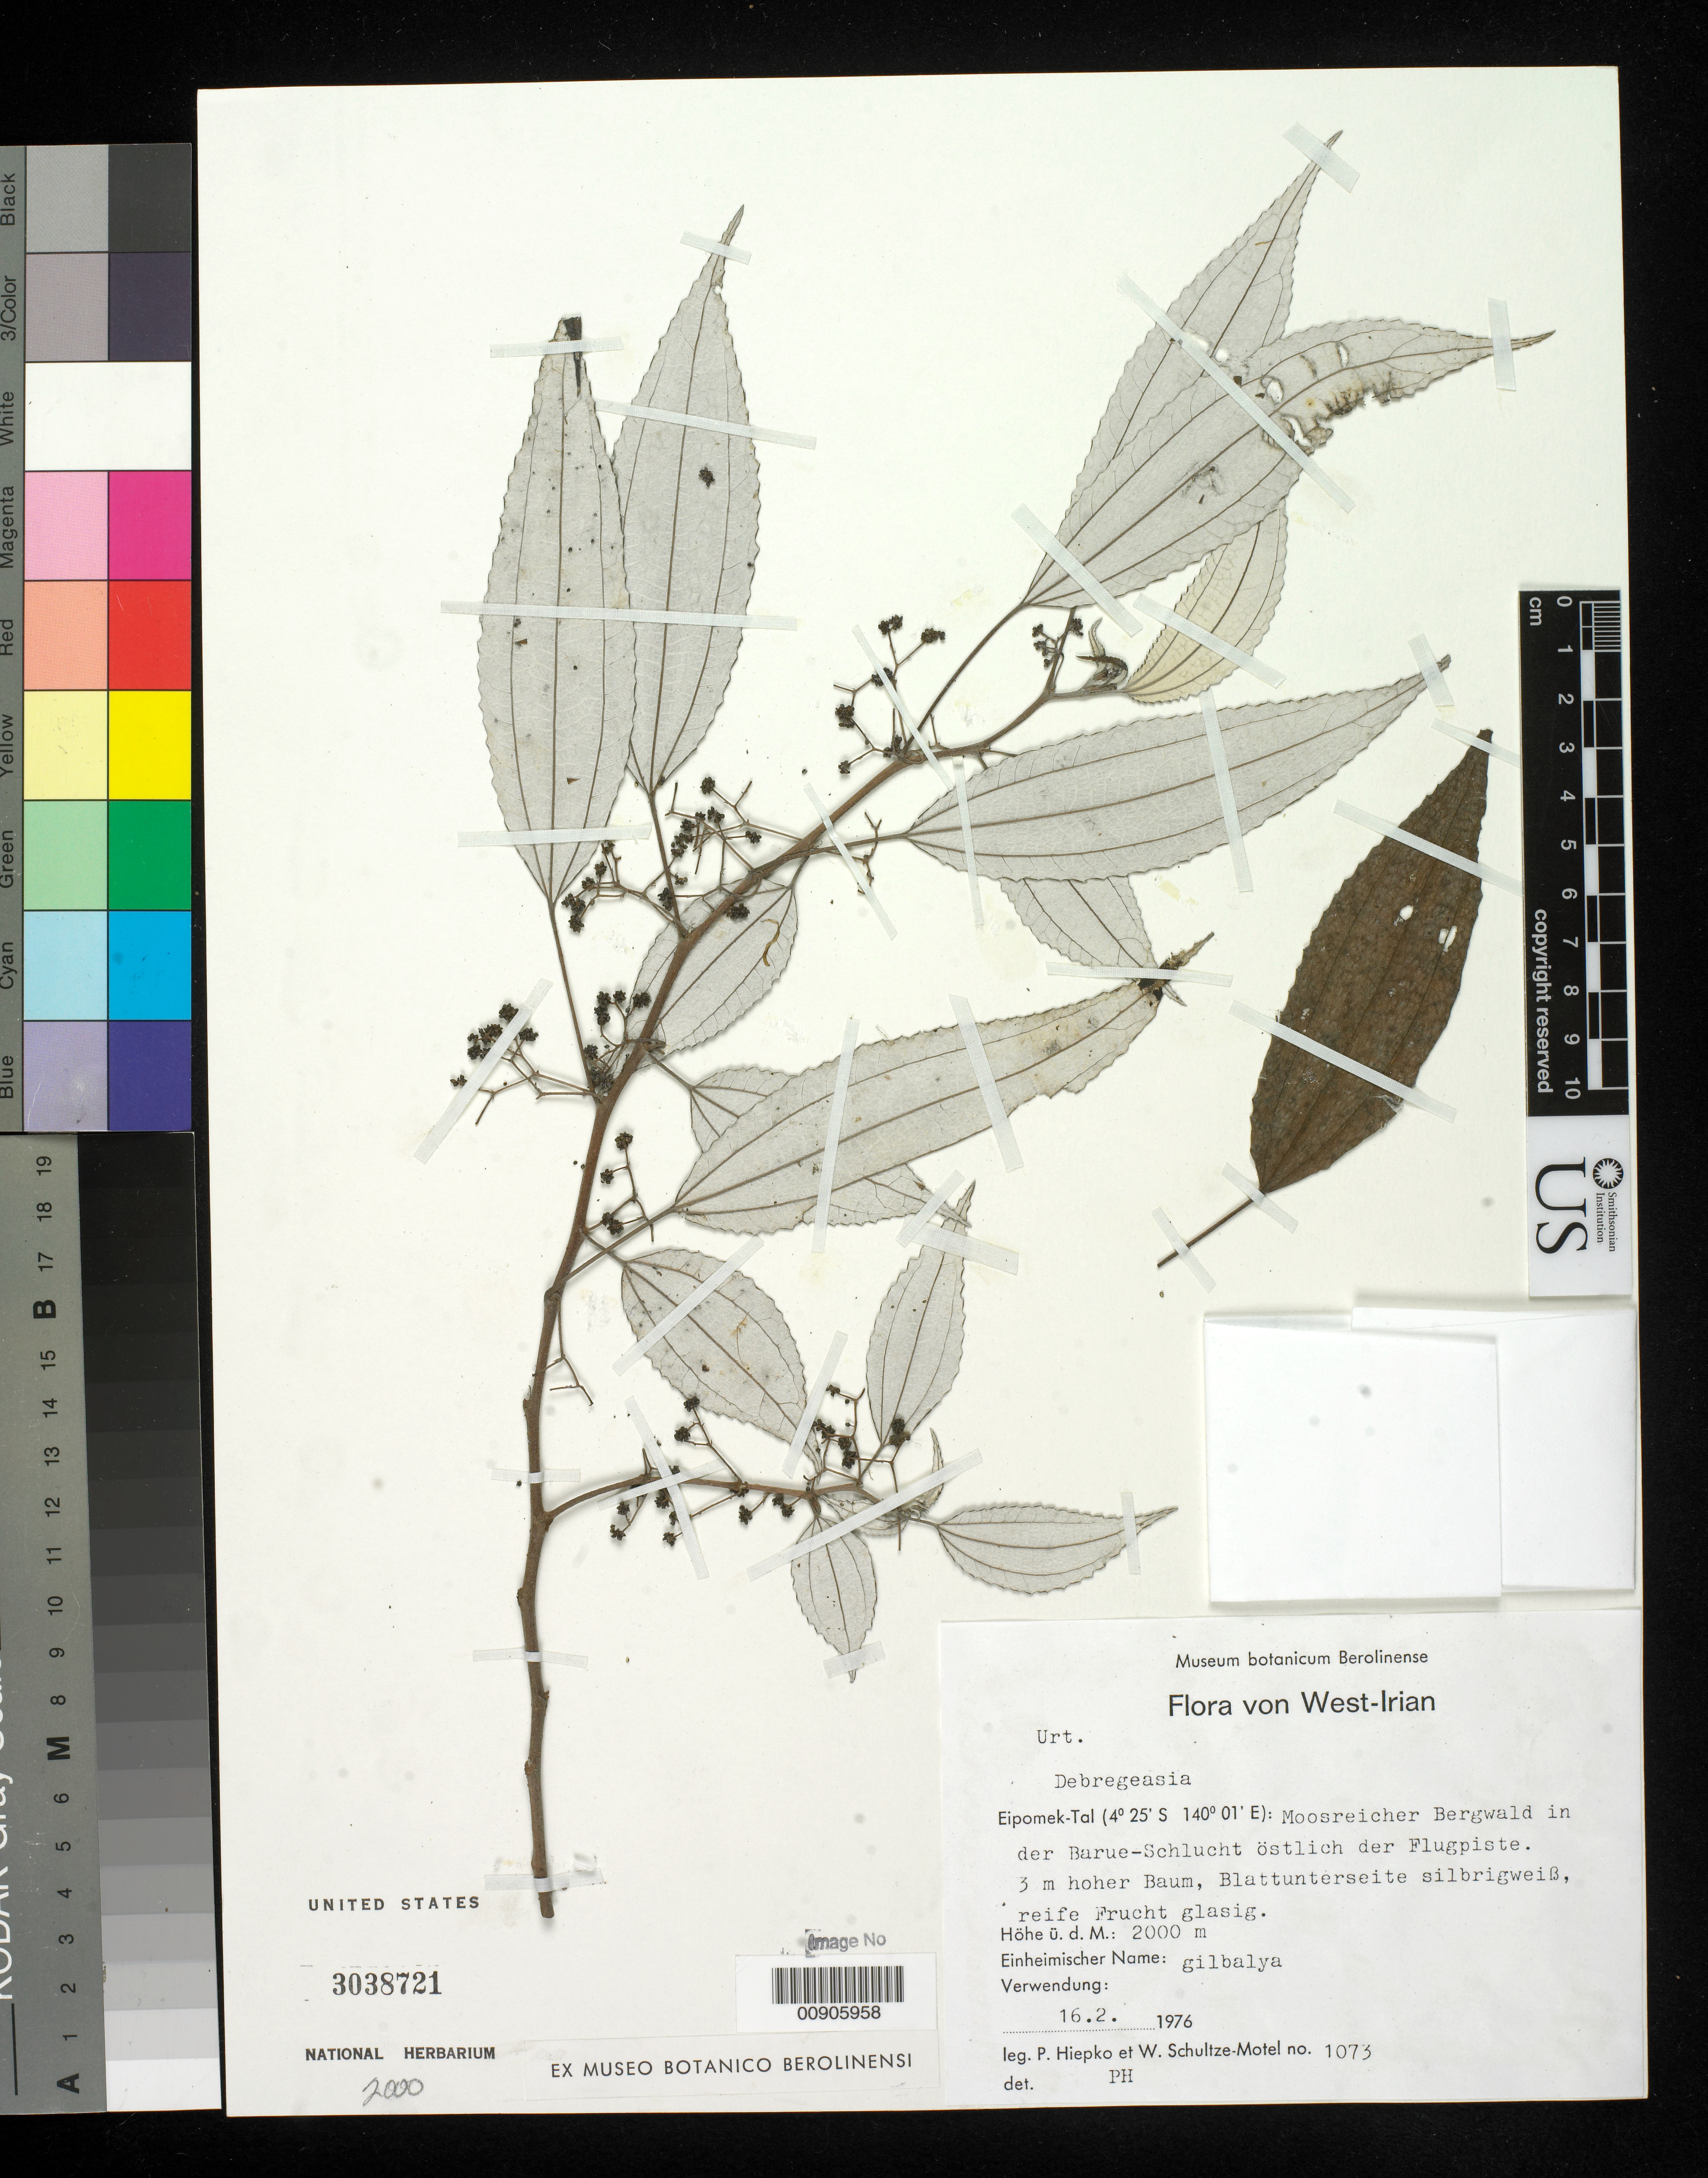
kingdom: Plantae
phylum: Tracheophyta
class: Magnoliopsida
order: Rosales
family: Urticaceae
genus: Debregeasia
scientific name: Debregeasia sp.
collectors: P. H. Hiepko & W. Schultze-Motel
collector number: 1073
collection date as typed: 16 Feb 1976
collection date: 1976-02-16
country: Indonesia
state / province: Papua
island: New Guinea I.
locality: West-Irian. Eipomek-Tal (Eipomek Valley). Irian Jaya.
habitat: Moosreicher Bergwald in der Barue-Schlucht östlich der Flugpiste.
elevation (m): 2000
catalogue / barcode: US 3038721